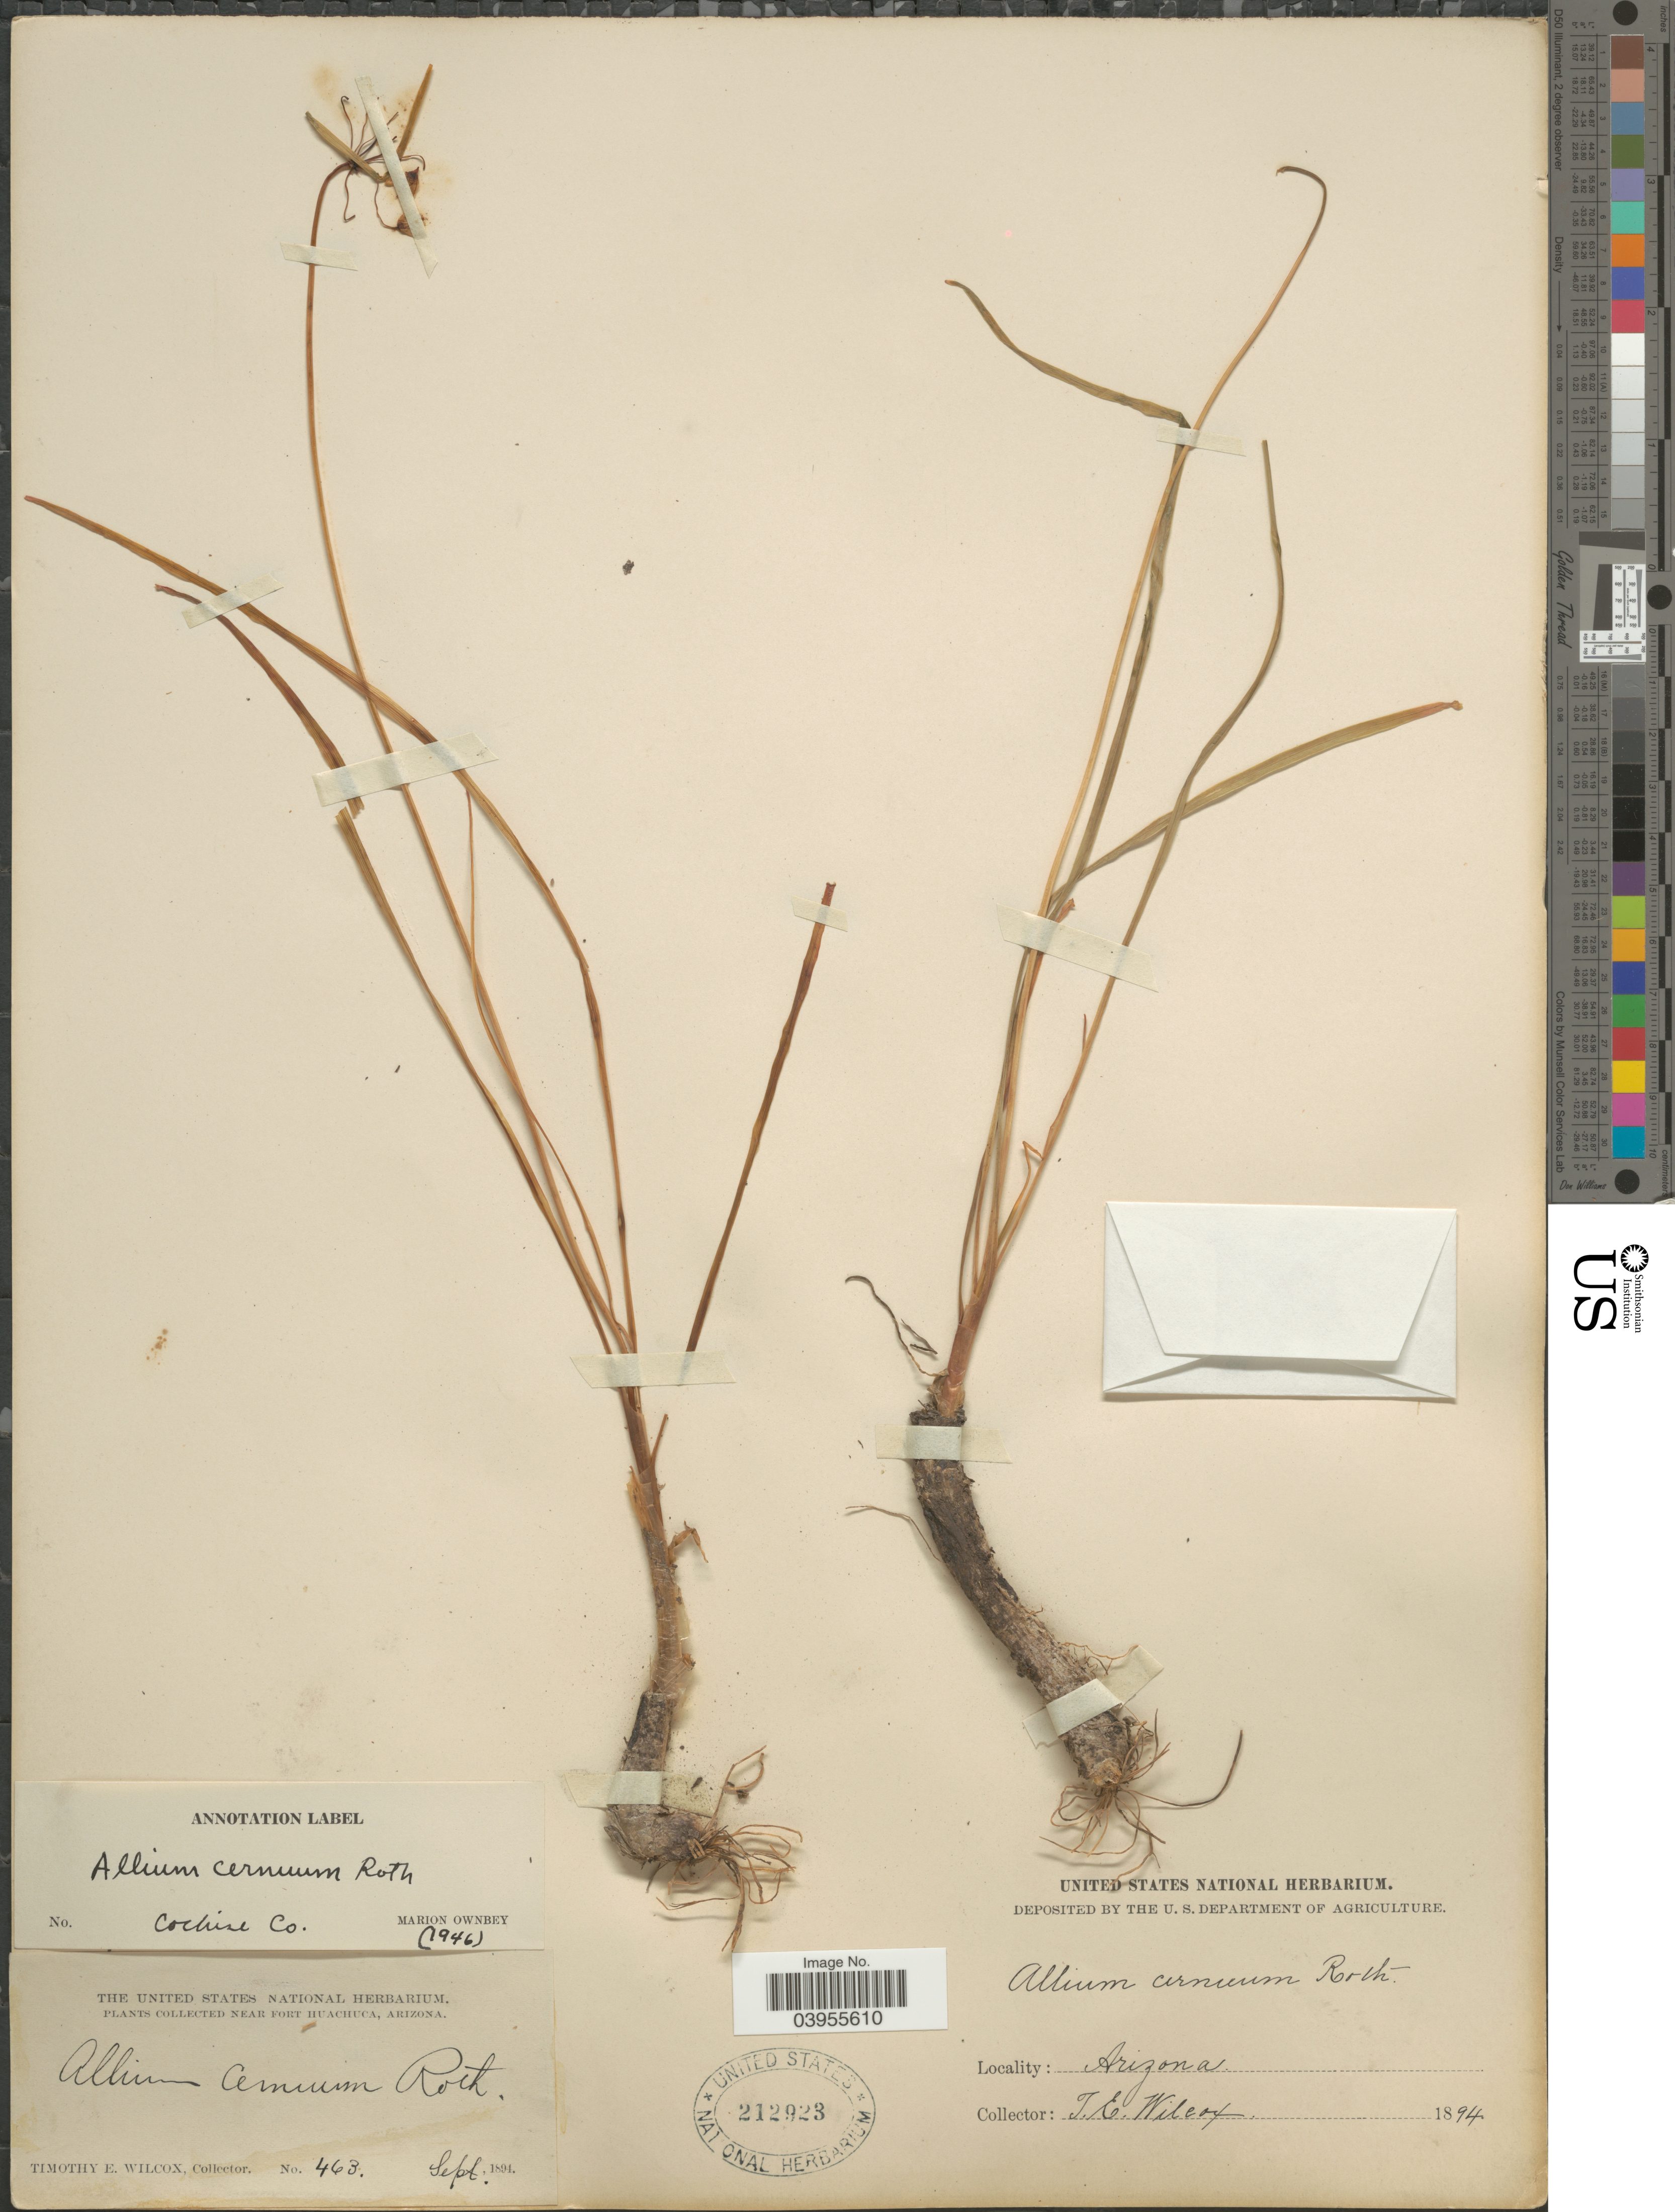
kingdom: Plantae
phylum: Tracheophyta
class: Liliopsida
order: Asparagales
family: Amaryllidaceae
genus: Allium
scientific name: Allium cernuum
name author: Roth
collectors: T. E. Wilcox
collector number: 463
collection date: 1894-09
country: United States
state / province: Arizona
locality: Near Fort Huachuca.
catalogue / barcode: US 212923